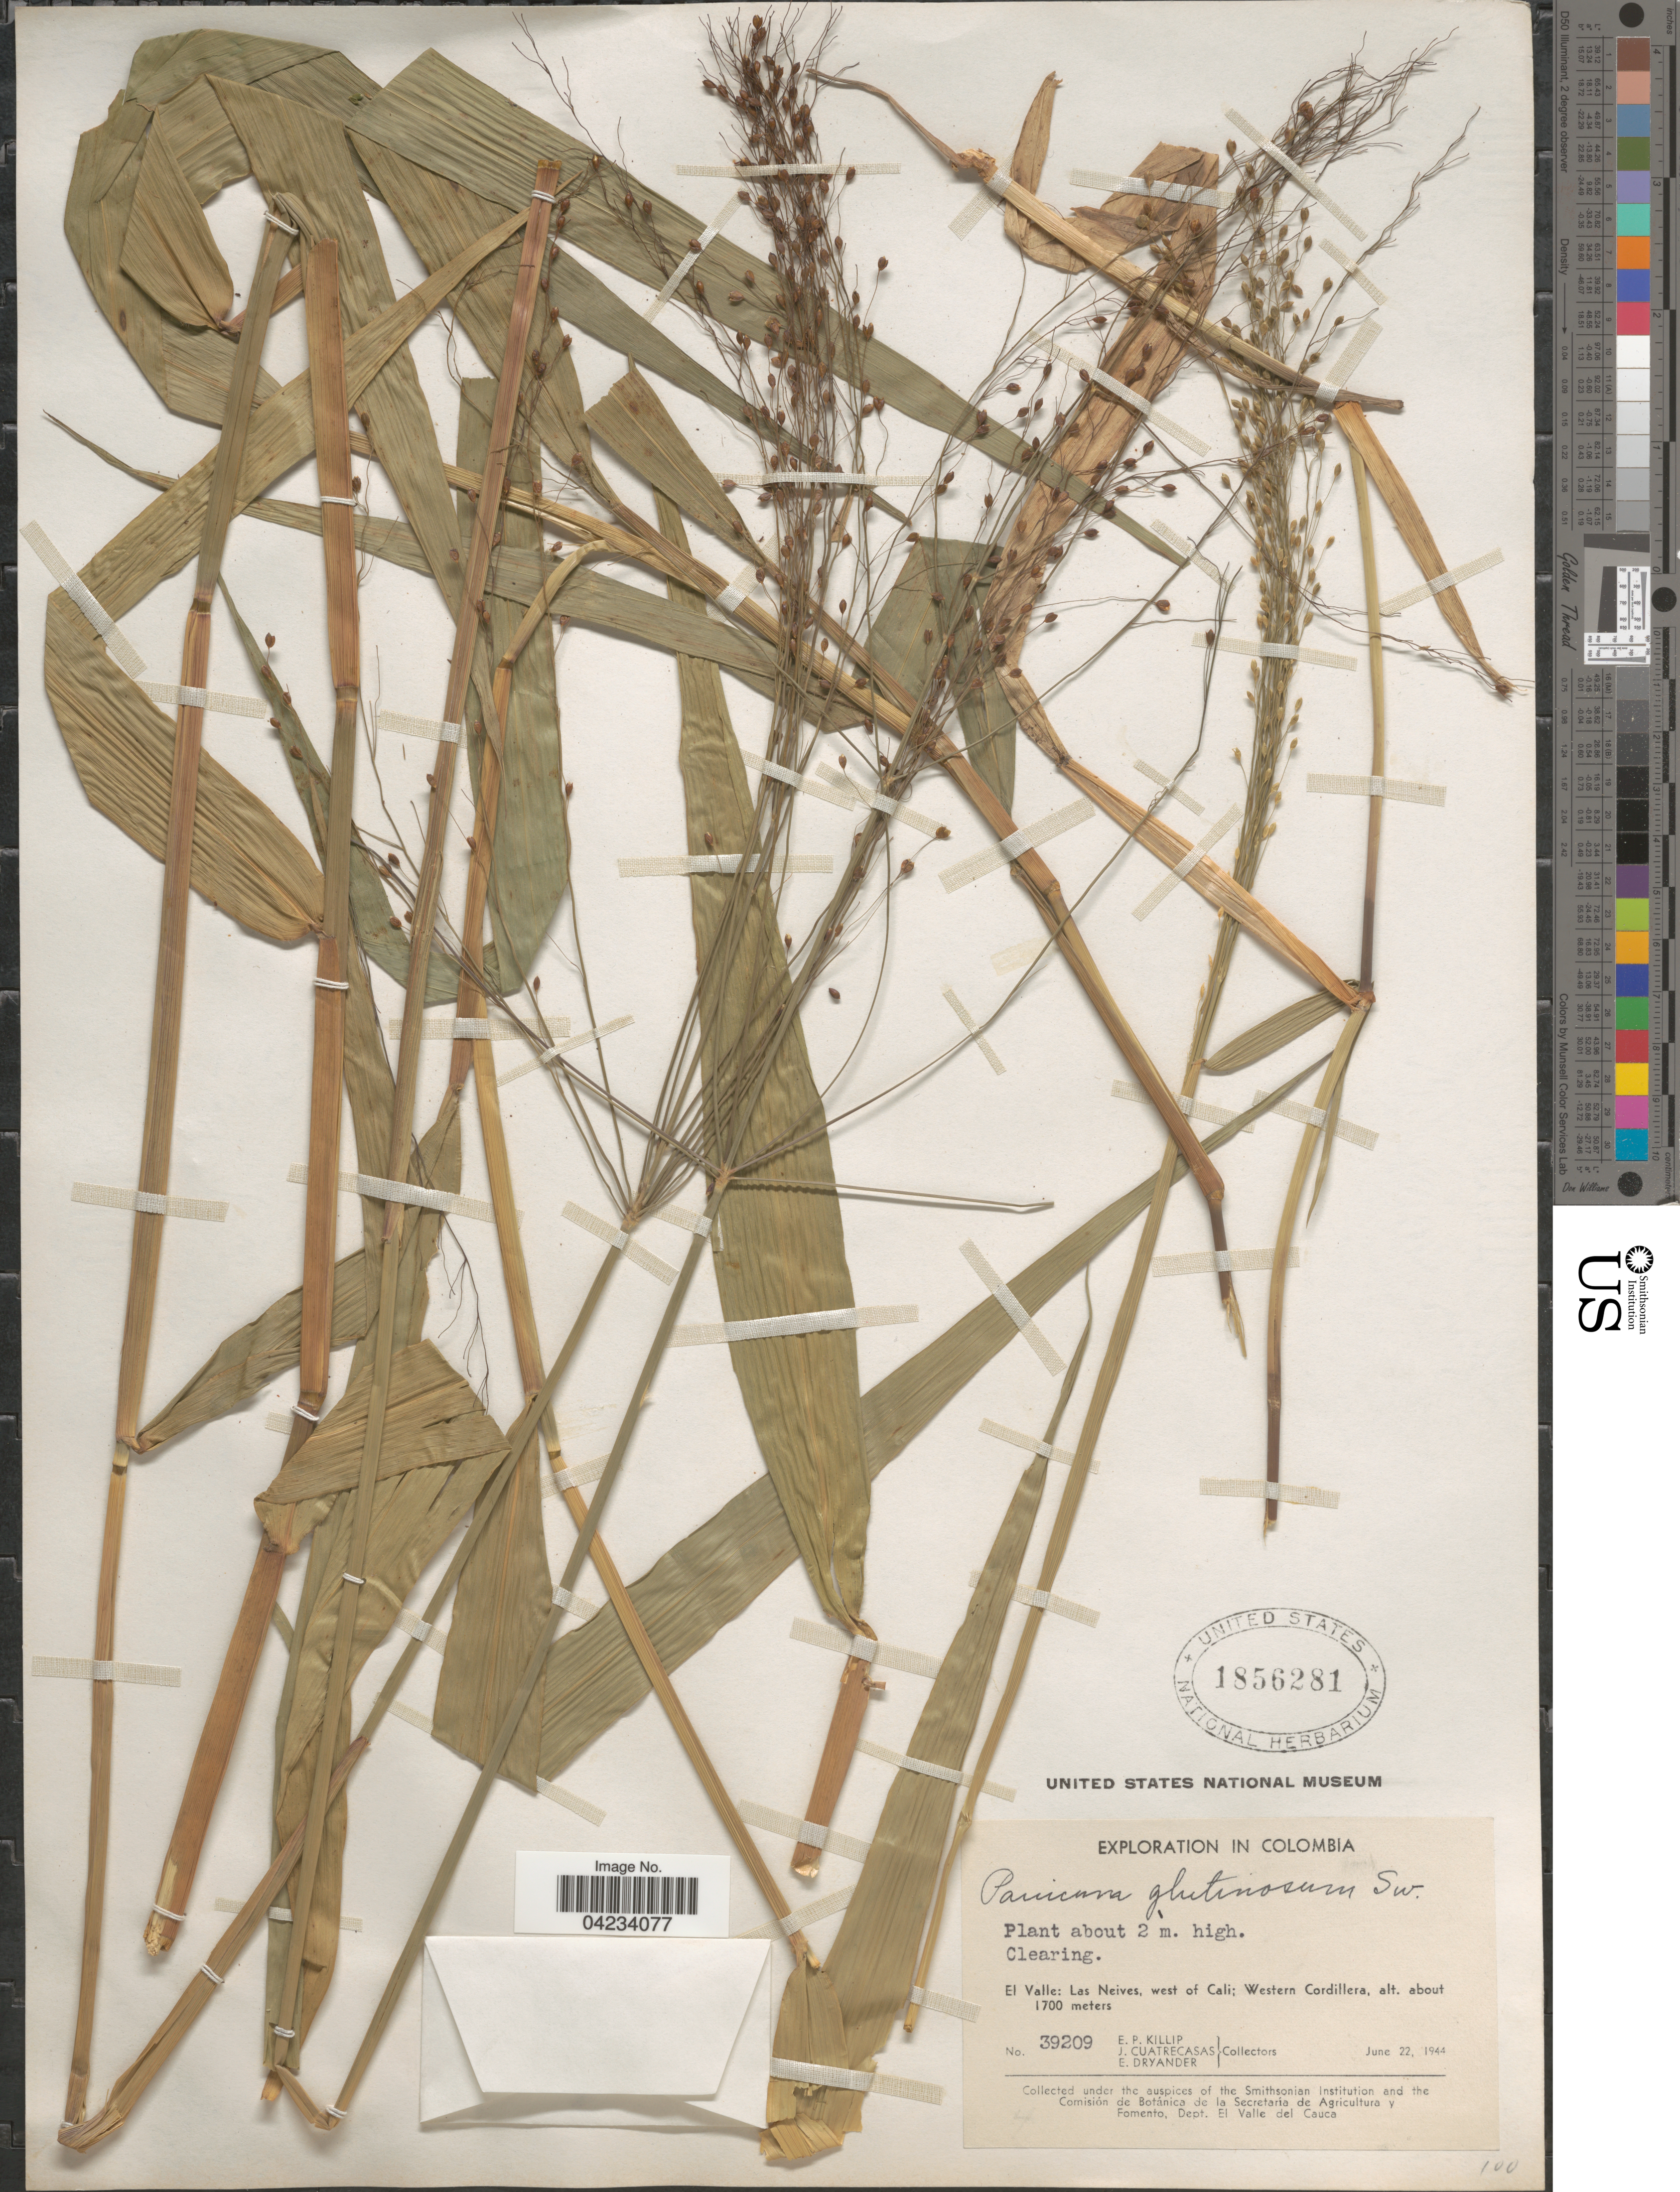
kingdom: Plantae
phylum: Tracheophyta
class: Liliopsida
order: Poales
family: Poaceae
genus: Homolepis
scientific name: Homolepis glutinosa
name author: (Sw.) Zuloaga & Soderstr.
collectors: E. P. Killip, J. Cuatrecasas & E. Dryander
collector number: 39209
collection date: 1944-06-22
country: Colombia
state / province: Valle del Cauca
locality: Exploration in Colombia. El Valle: Las Neives, west of Cali; Western Cordillera.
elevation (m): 1700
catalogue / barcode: US 1856281